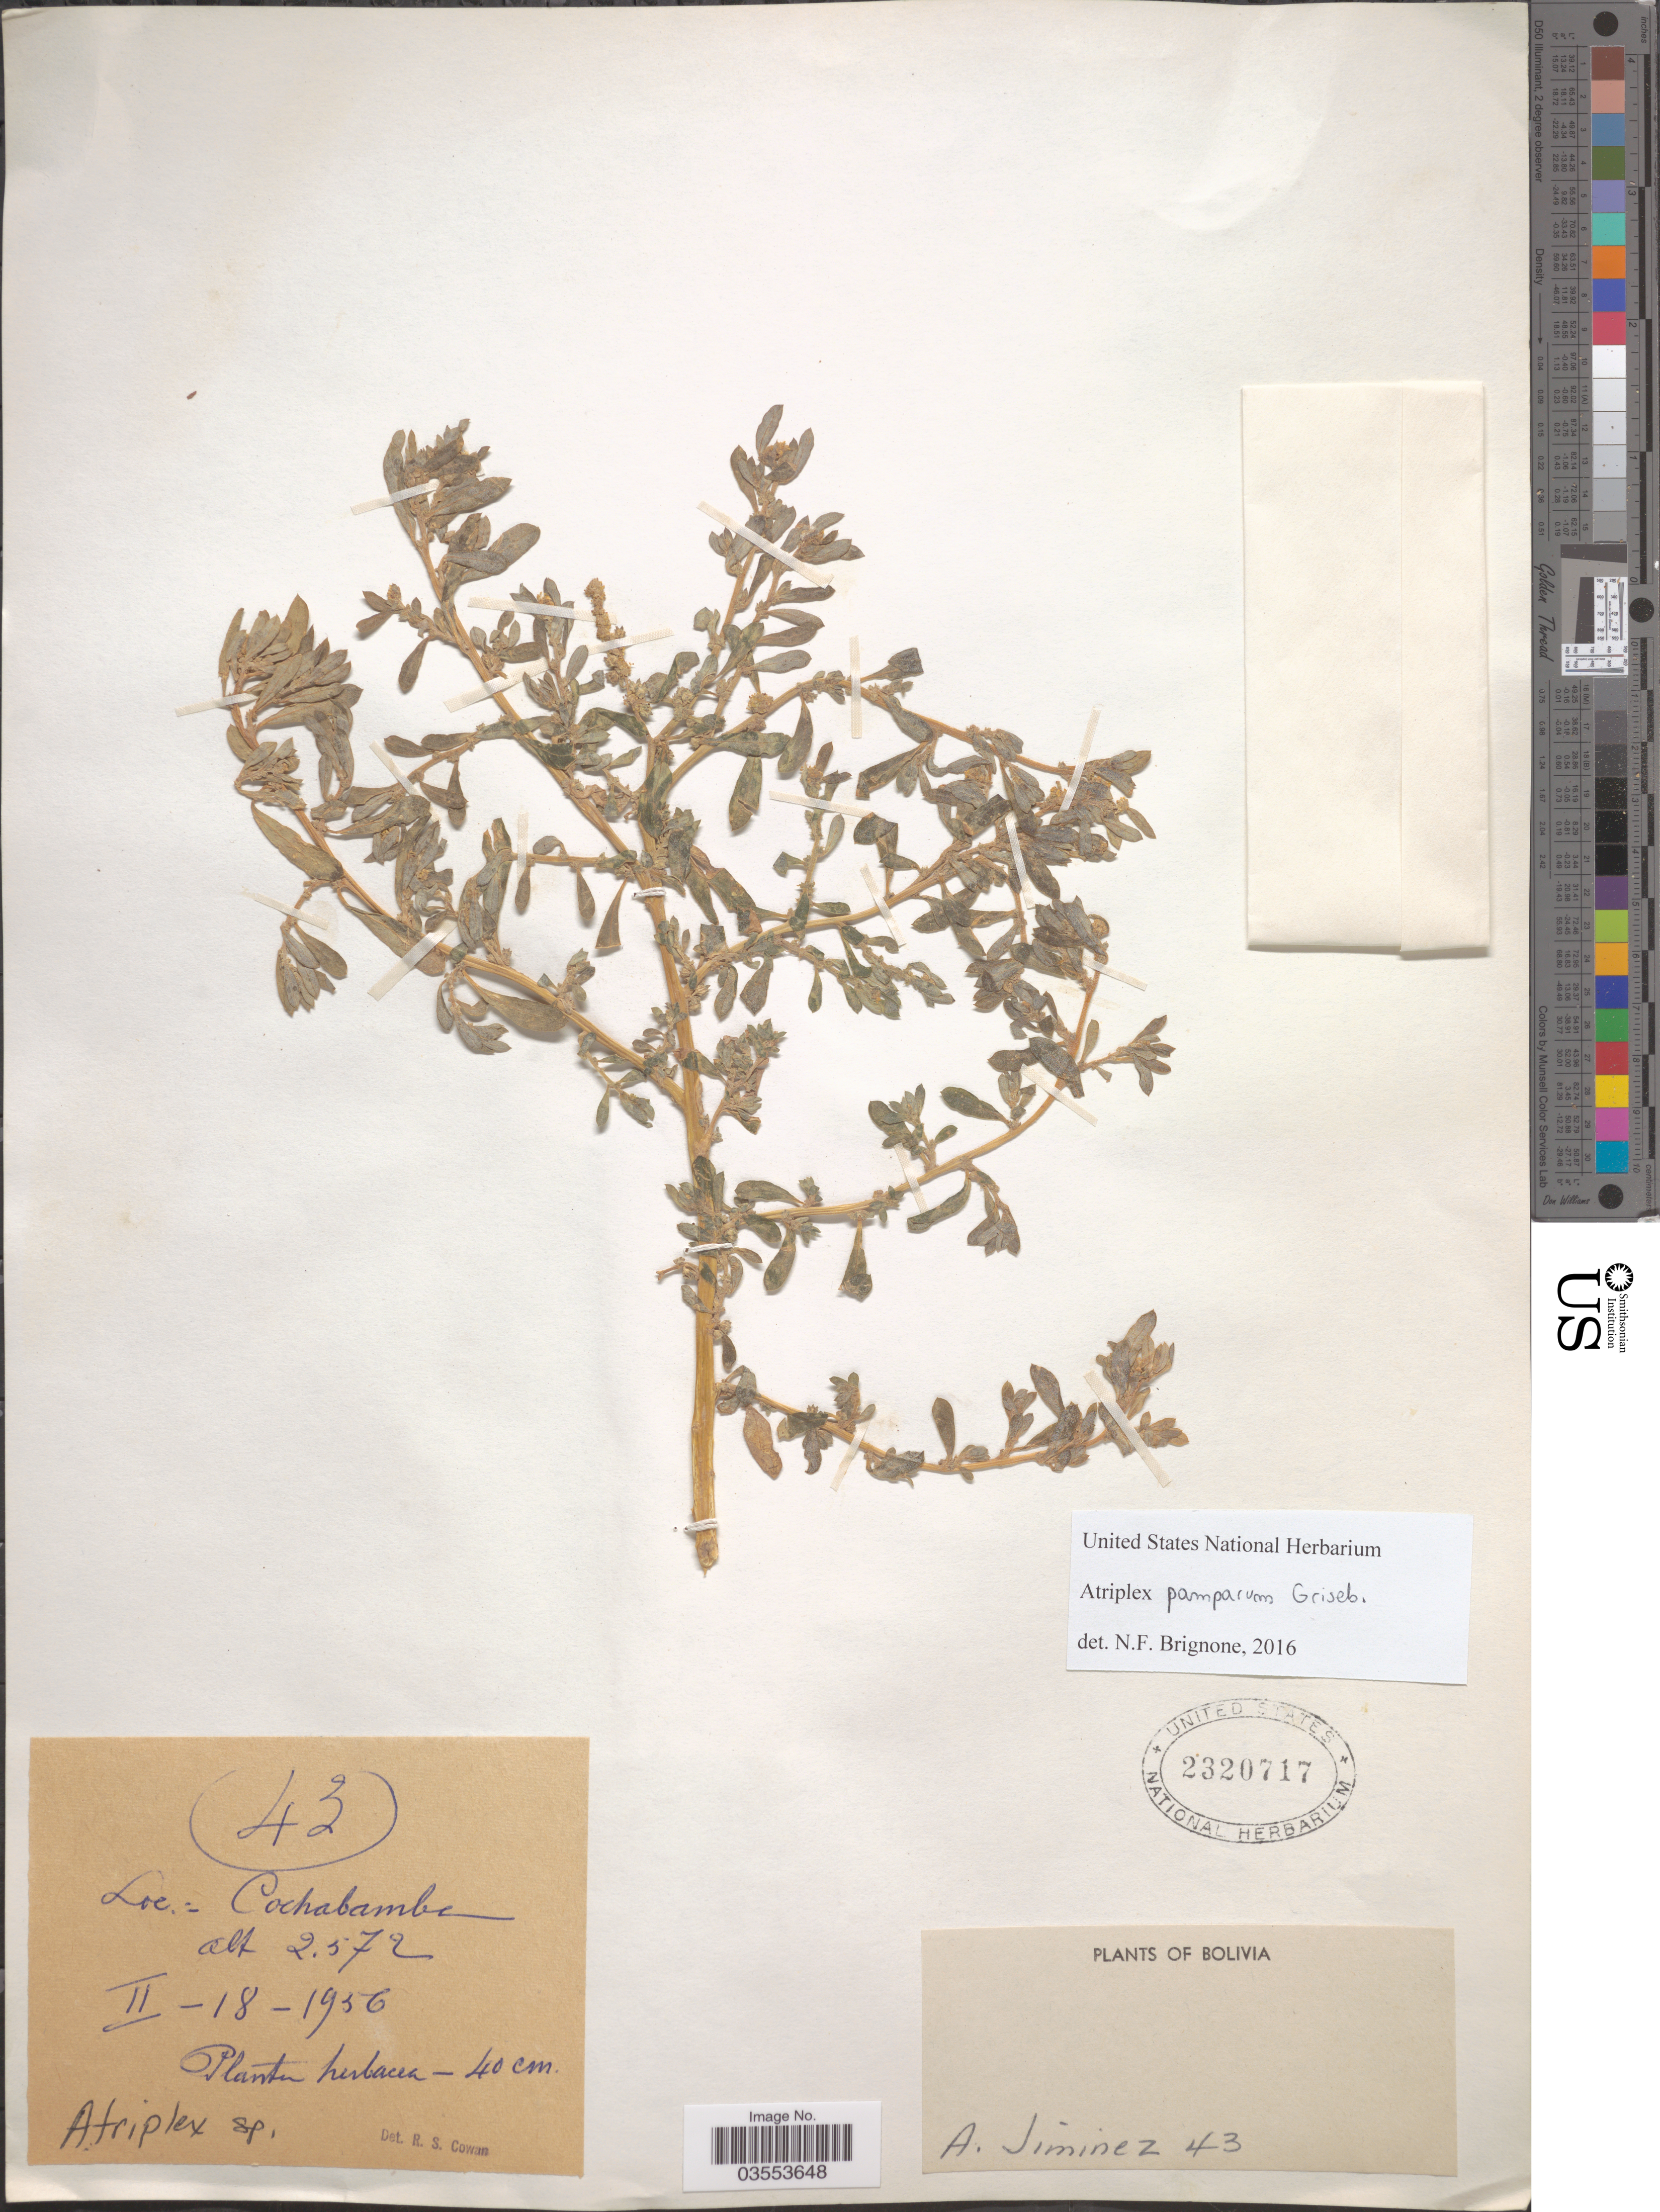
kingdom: Plantae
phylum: Tracheophyta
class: Magnoliopsida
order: Caryophyllales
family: Amaranthaceae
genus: Atriplex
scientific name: Atriplex sp.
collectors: A. Jiminez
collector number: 43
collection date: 1953-02-18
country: Bolivia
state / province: Cochabamba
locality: Cochabamba.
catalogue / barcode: US 2320717